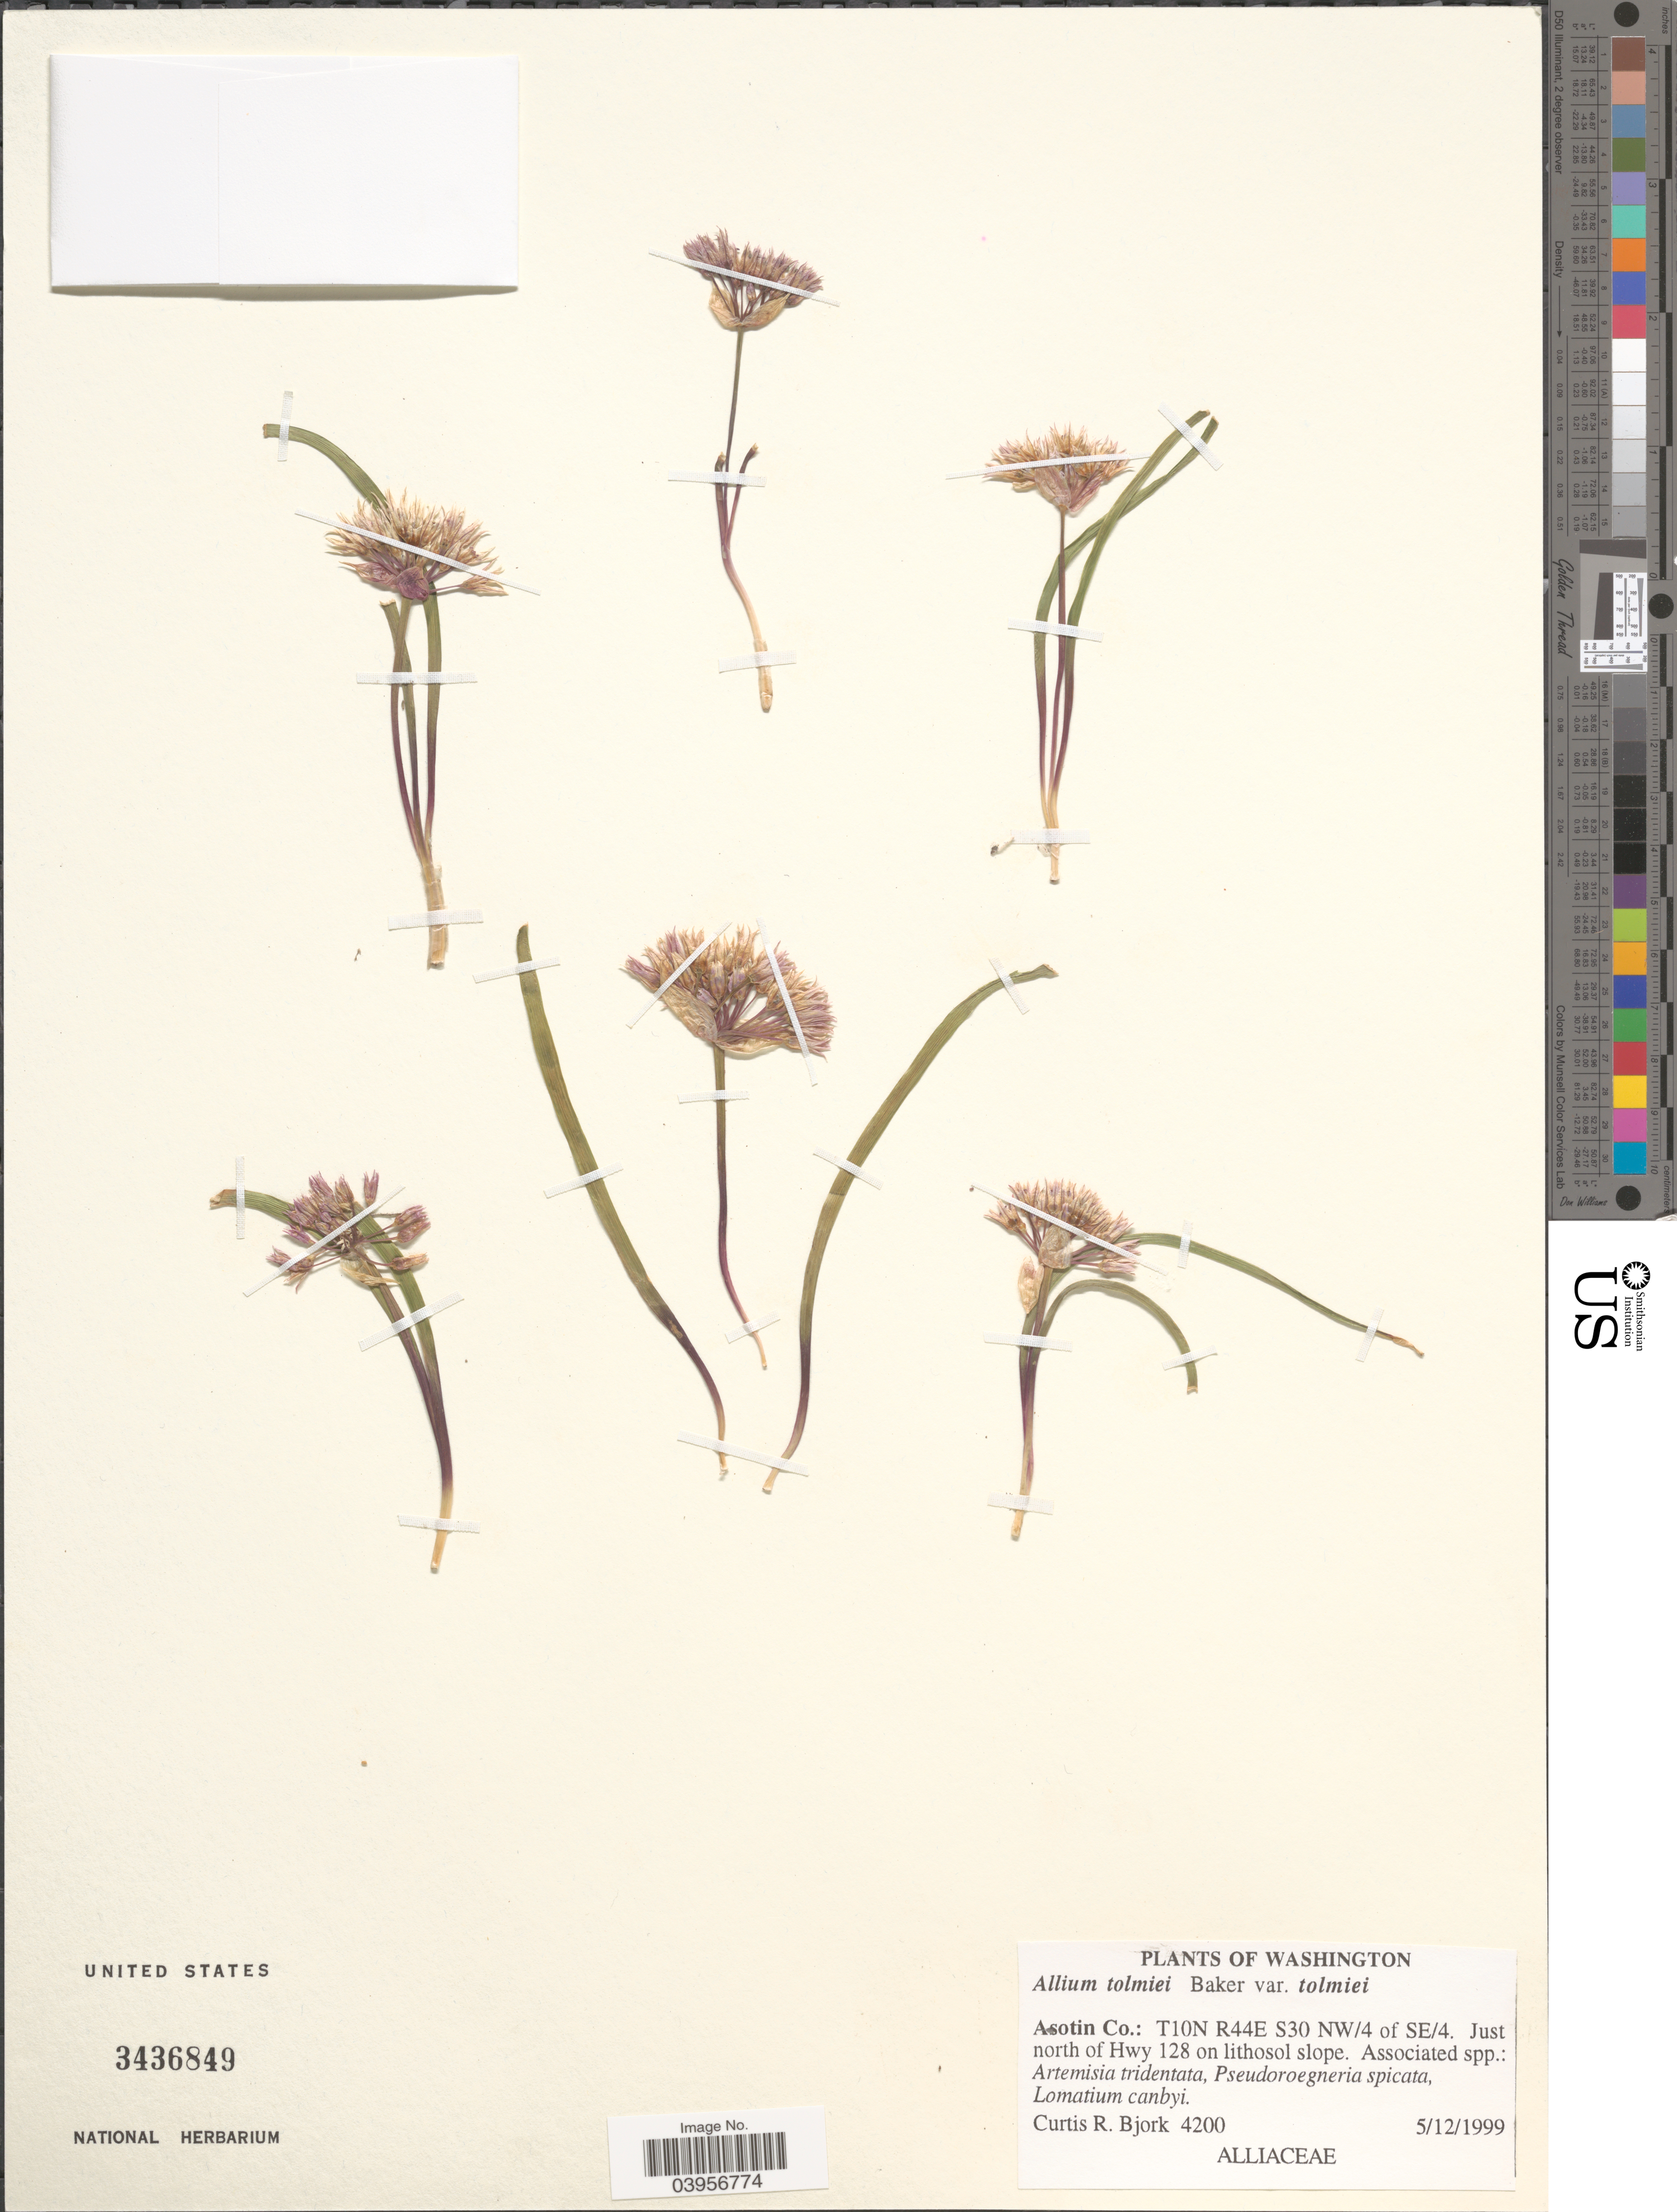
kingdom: Plantae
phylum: Tracheophyta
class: Liliopsida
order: Asparagales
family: Amaryllidaceae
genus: Allium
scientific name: Allium tolmiei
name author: Baker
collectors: C. Bjork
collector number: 4200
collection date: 1999-05-12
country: United States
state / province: Washington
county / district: Asotin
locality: Asotin Co.: T10N R44E S30 NW/4. Just north of Hwy 128 on lithosol slope.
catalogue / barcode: US 3436849